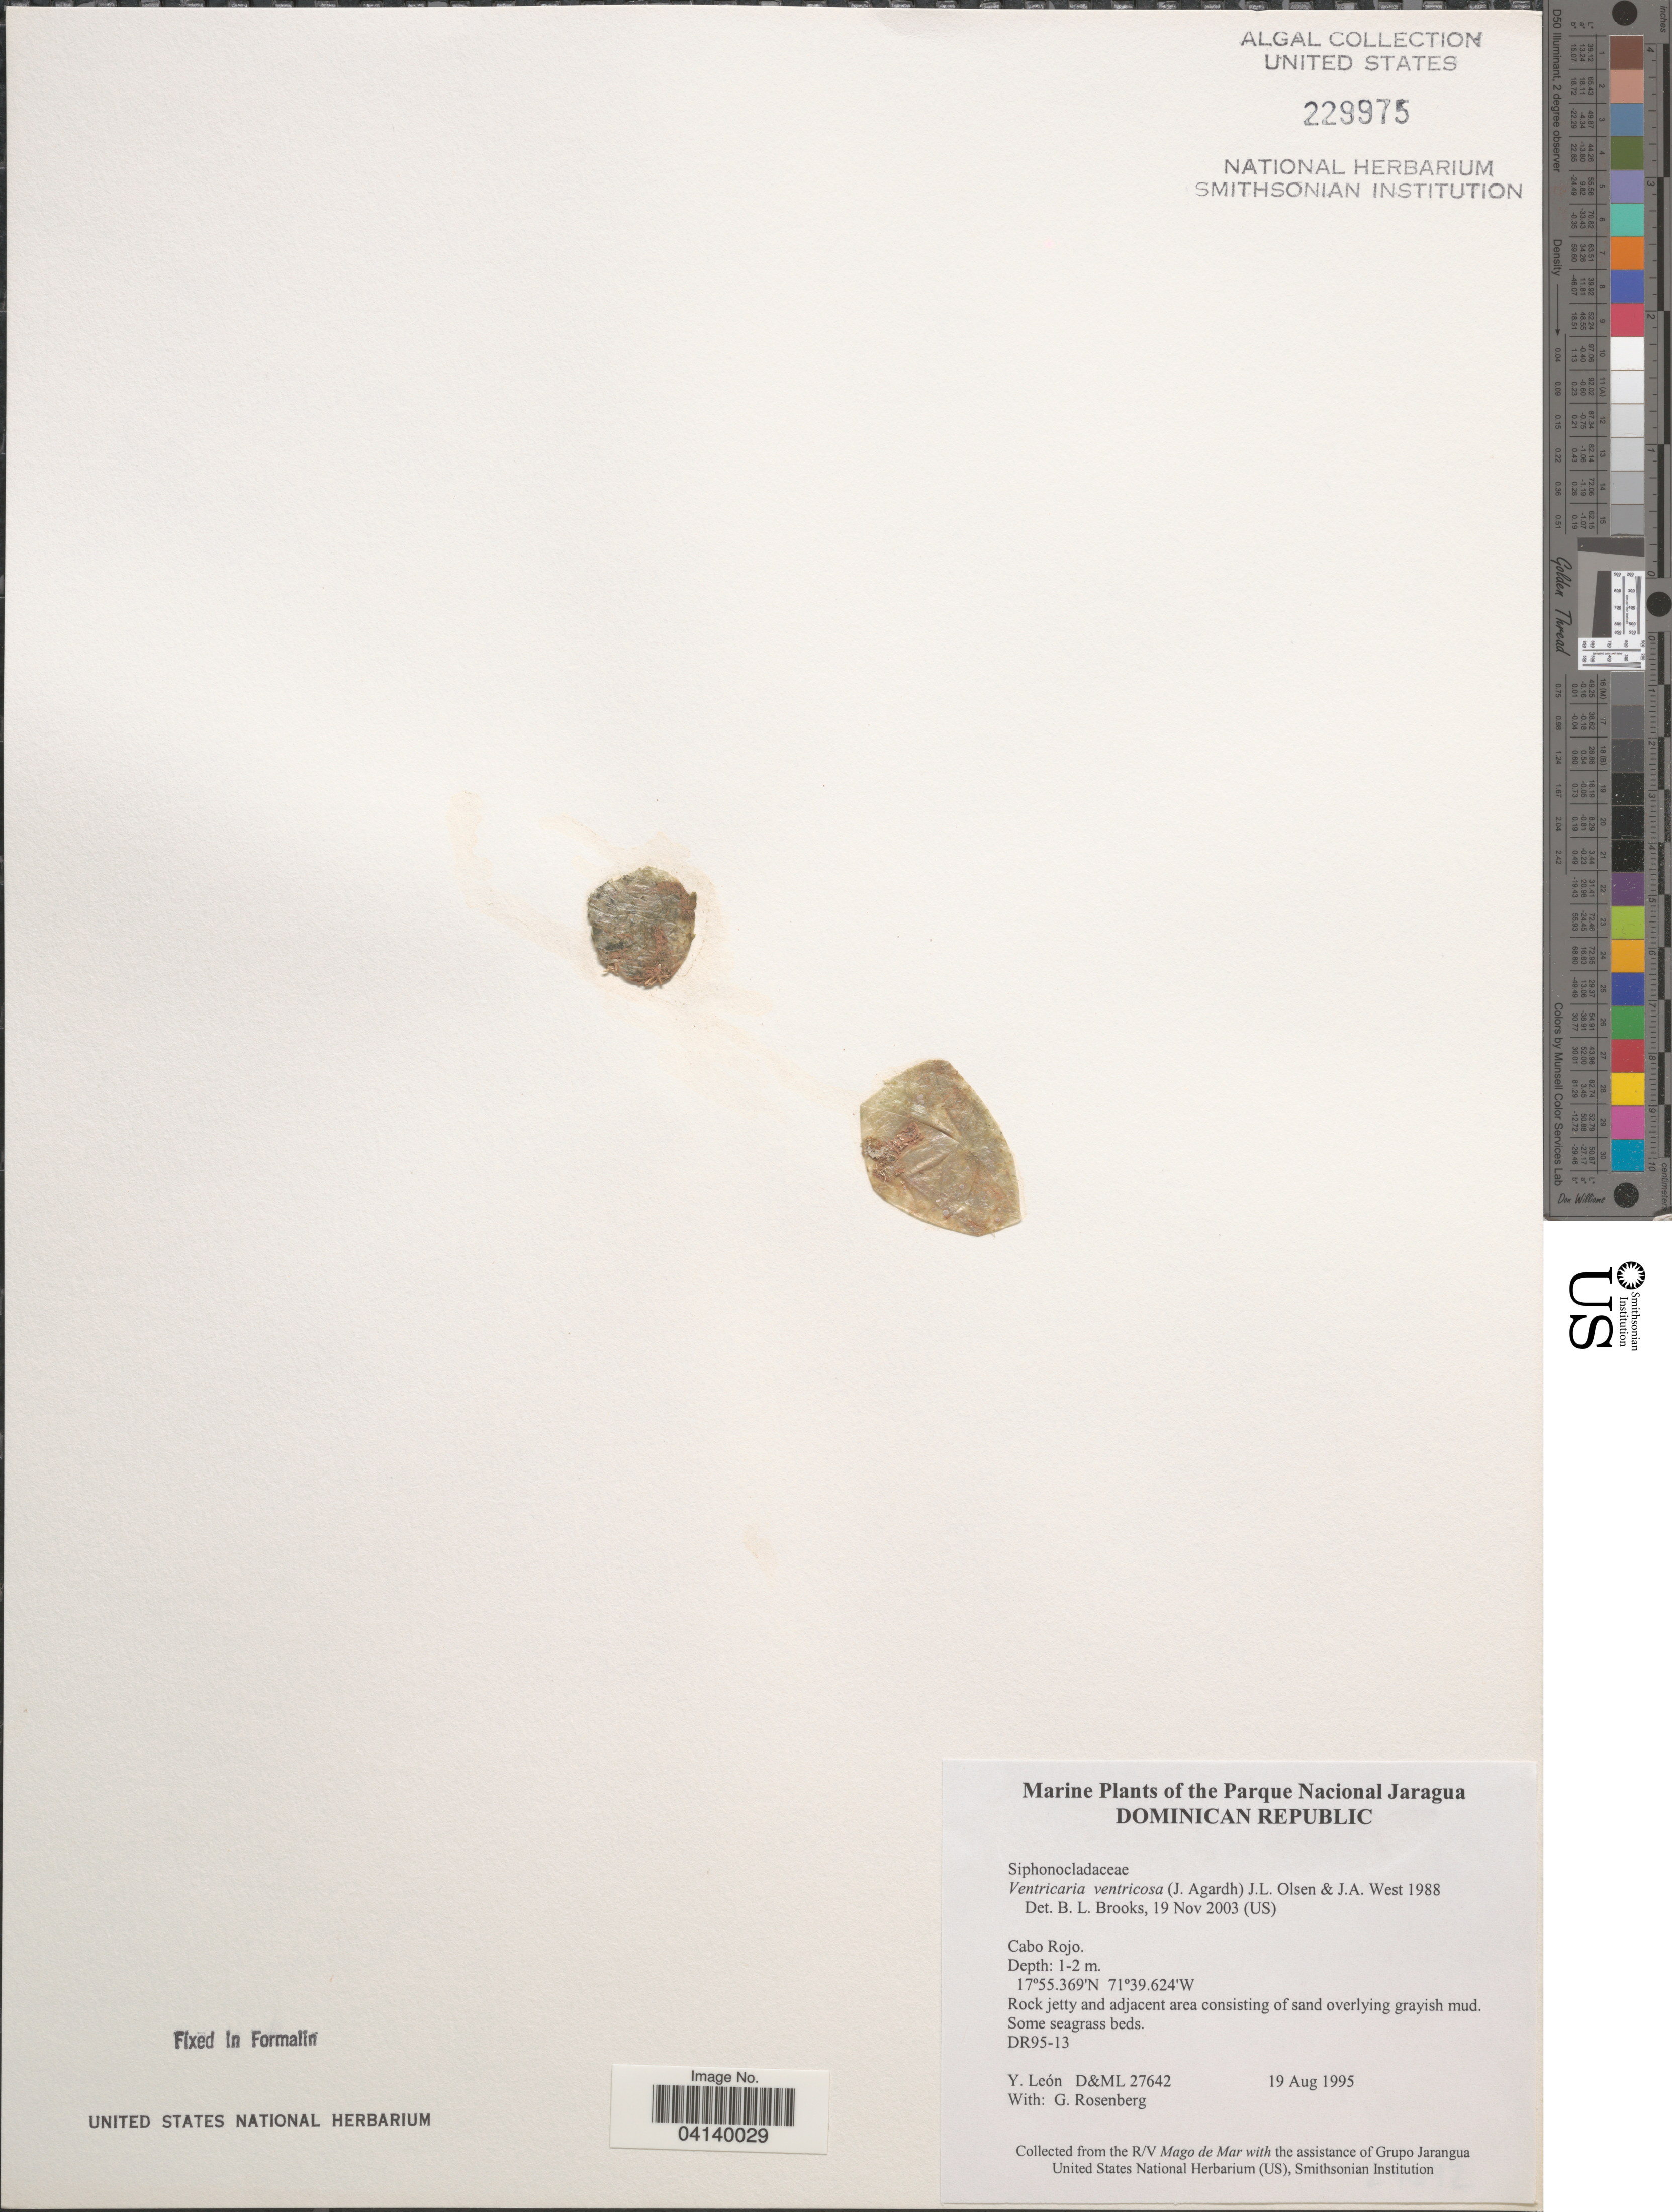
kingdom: Plantae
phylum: Chlorophyta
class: Ulvophyceae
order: Siphonocladales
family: Valoniaceae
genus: Valonia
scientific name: Valonia ventricosa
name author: J. Agardh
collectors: Y. León & G. Rosenberg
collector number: D&ML27642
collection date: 1995-08-19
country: Dominican Republic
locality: Parque Nacional Jaragua. Cabo Rojo.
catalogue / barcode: US 229975